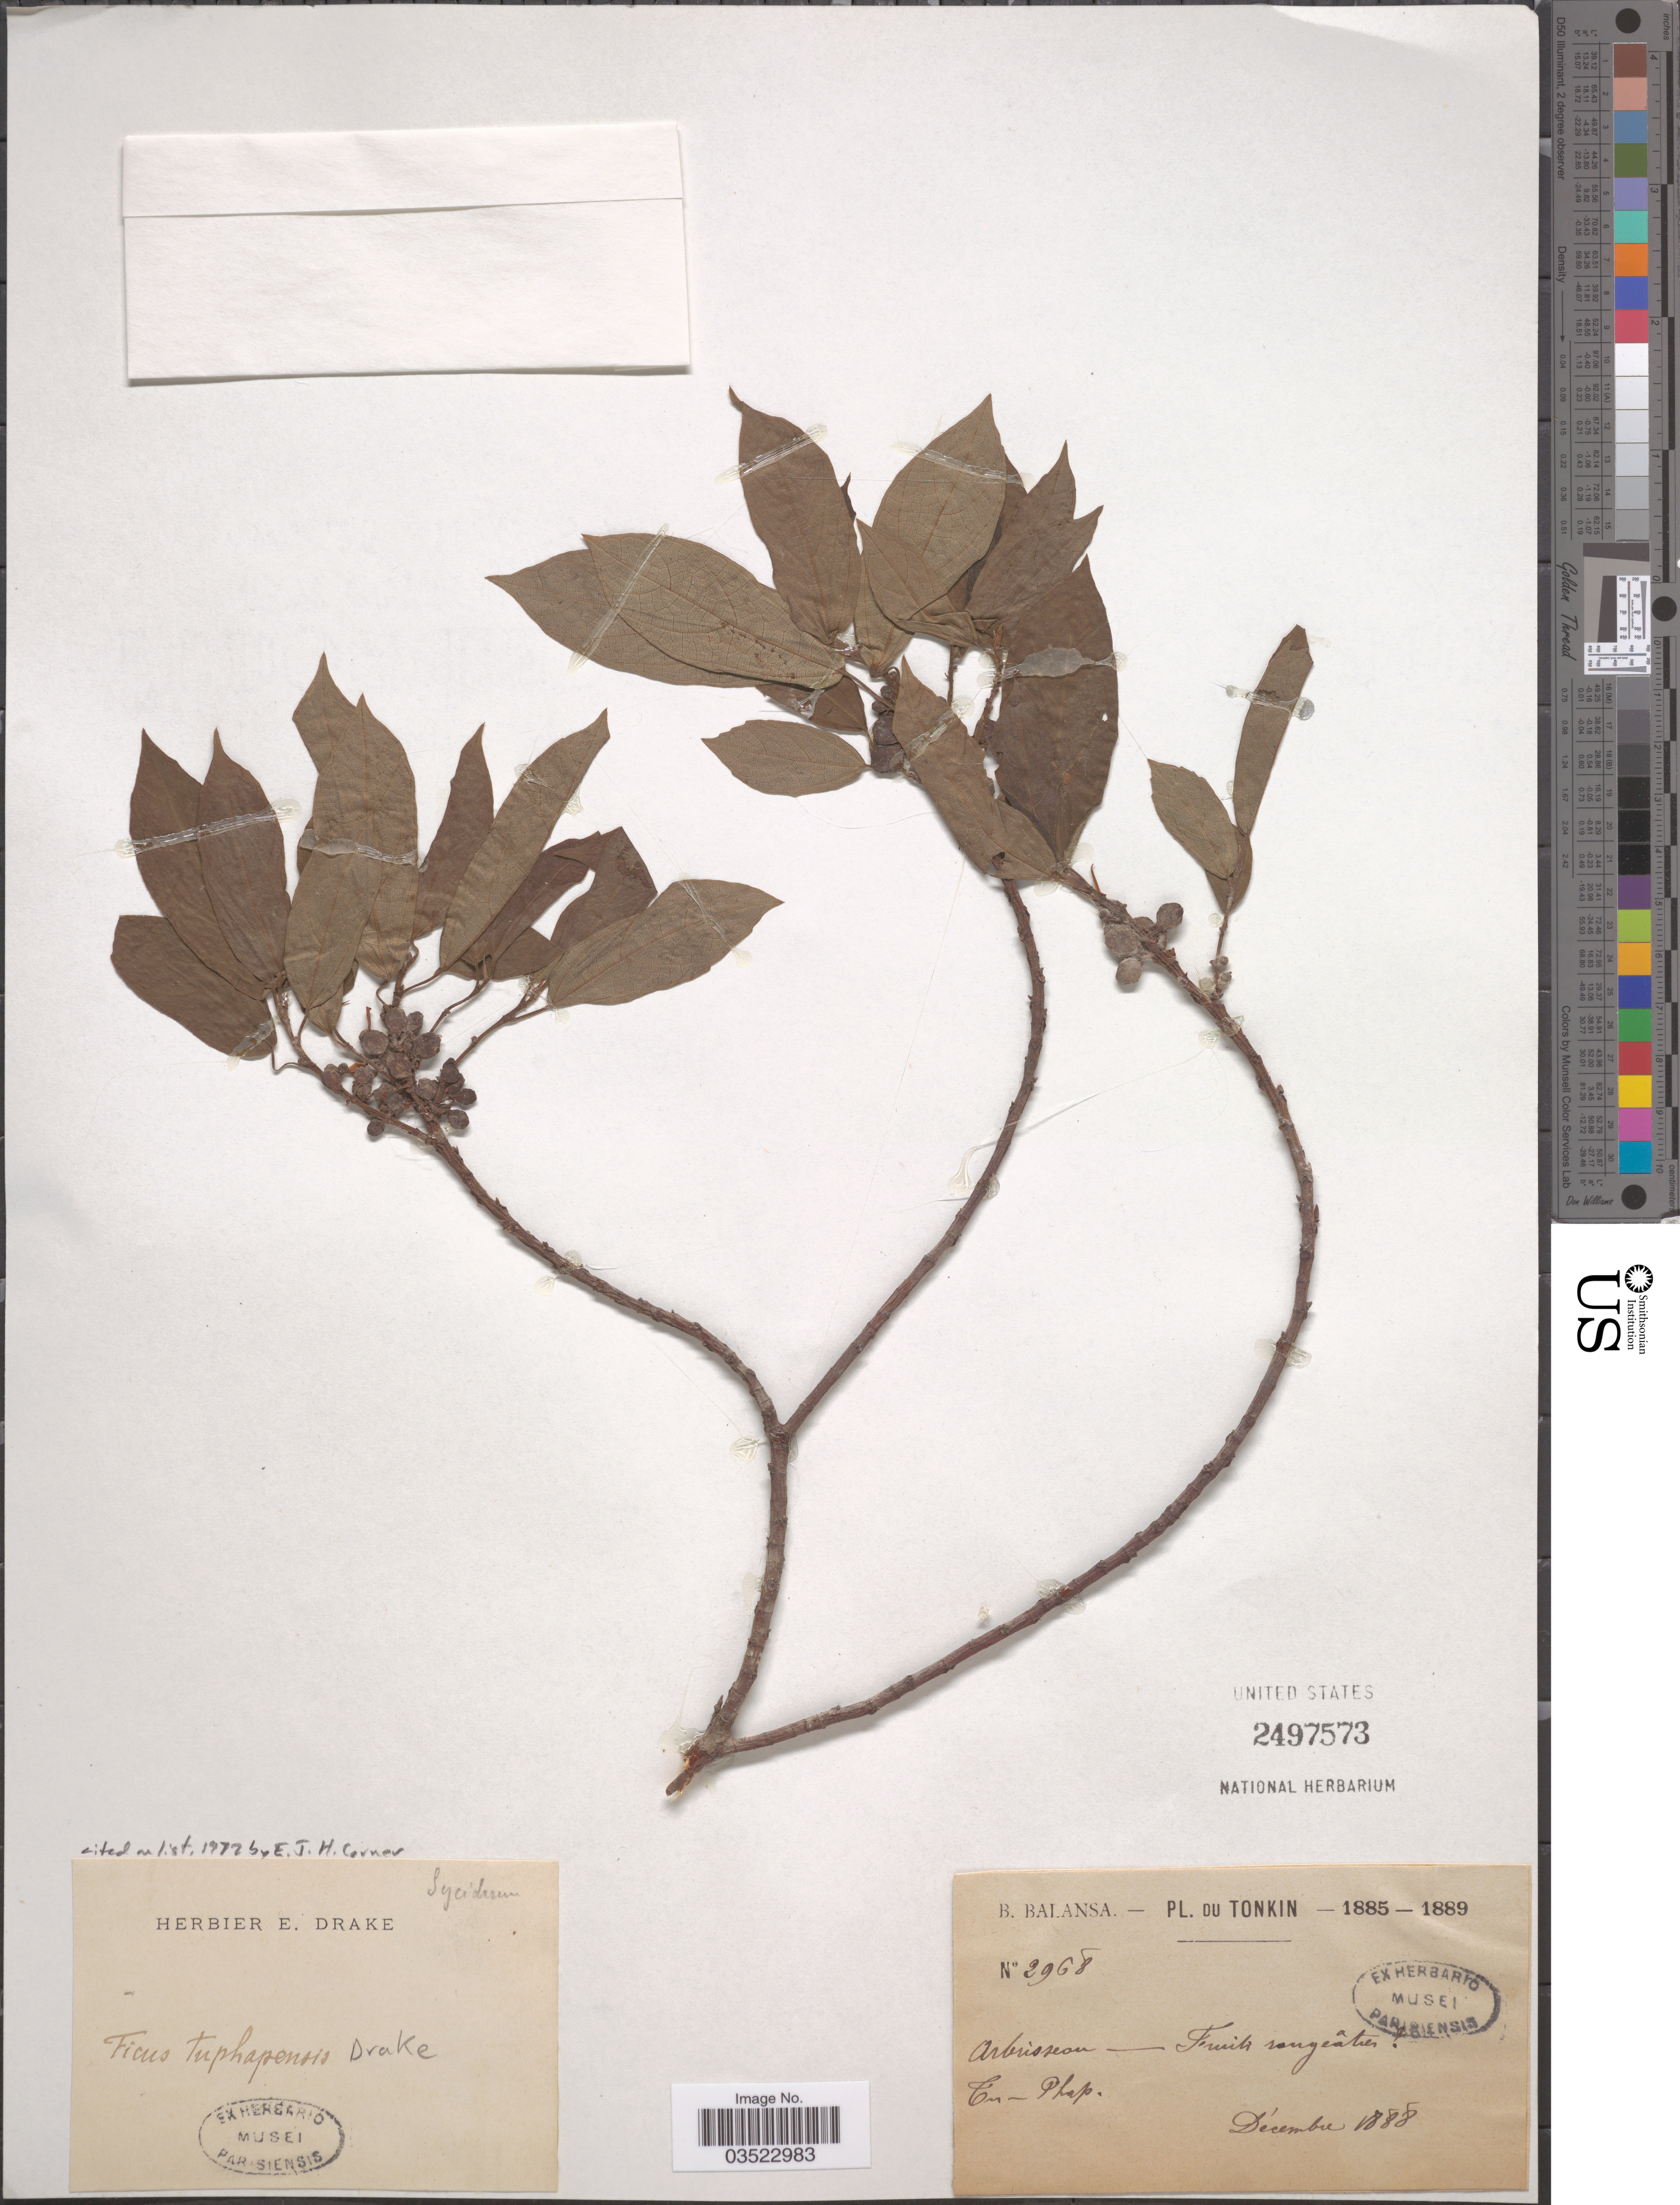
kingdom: Plantae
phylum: Tracheophyta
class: Magnoliopsida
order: Rosales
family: Moraceae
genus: Ficus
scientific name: Ficus tuphapensis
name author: Drake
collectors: B. Balansa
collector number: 2968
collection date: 1888-12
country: Vietnam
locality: Tonkin. Tu-Phap. [interpreted]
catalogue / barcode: US 2497573